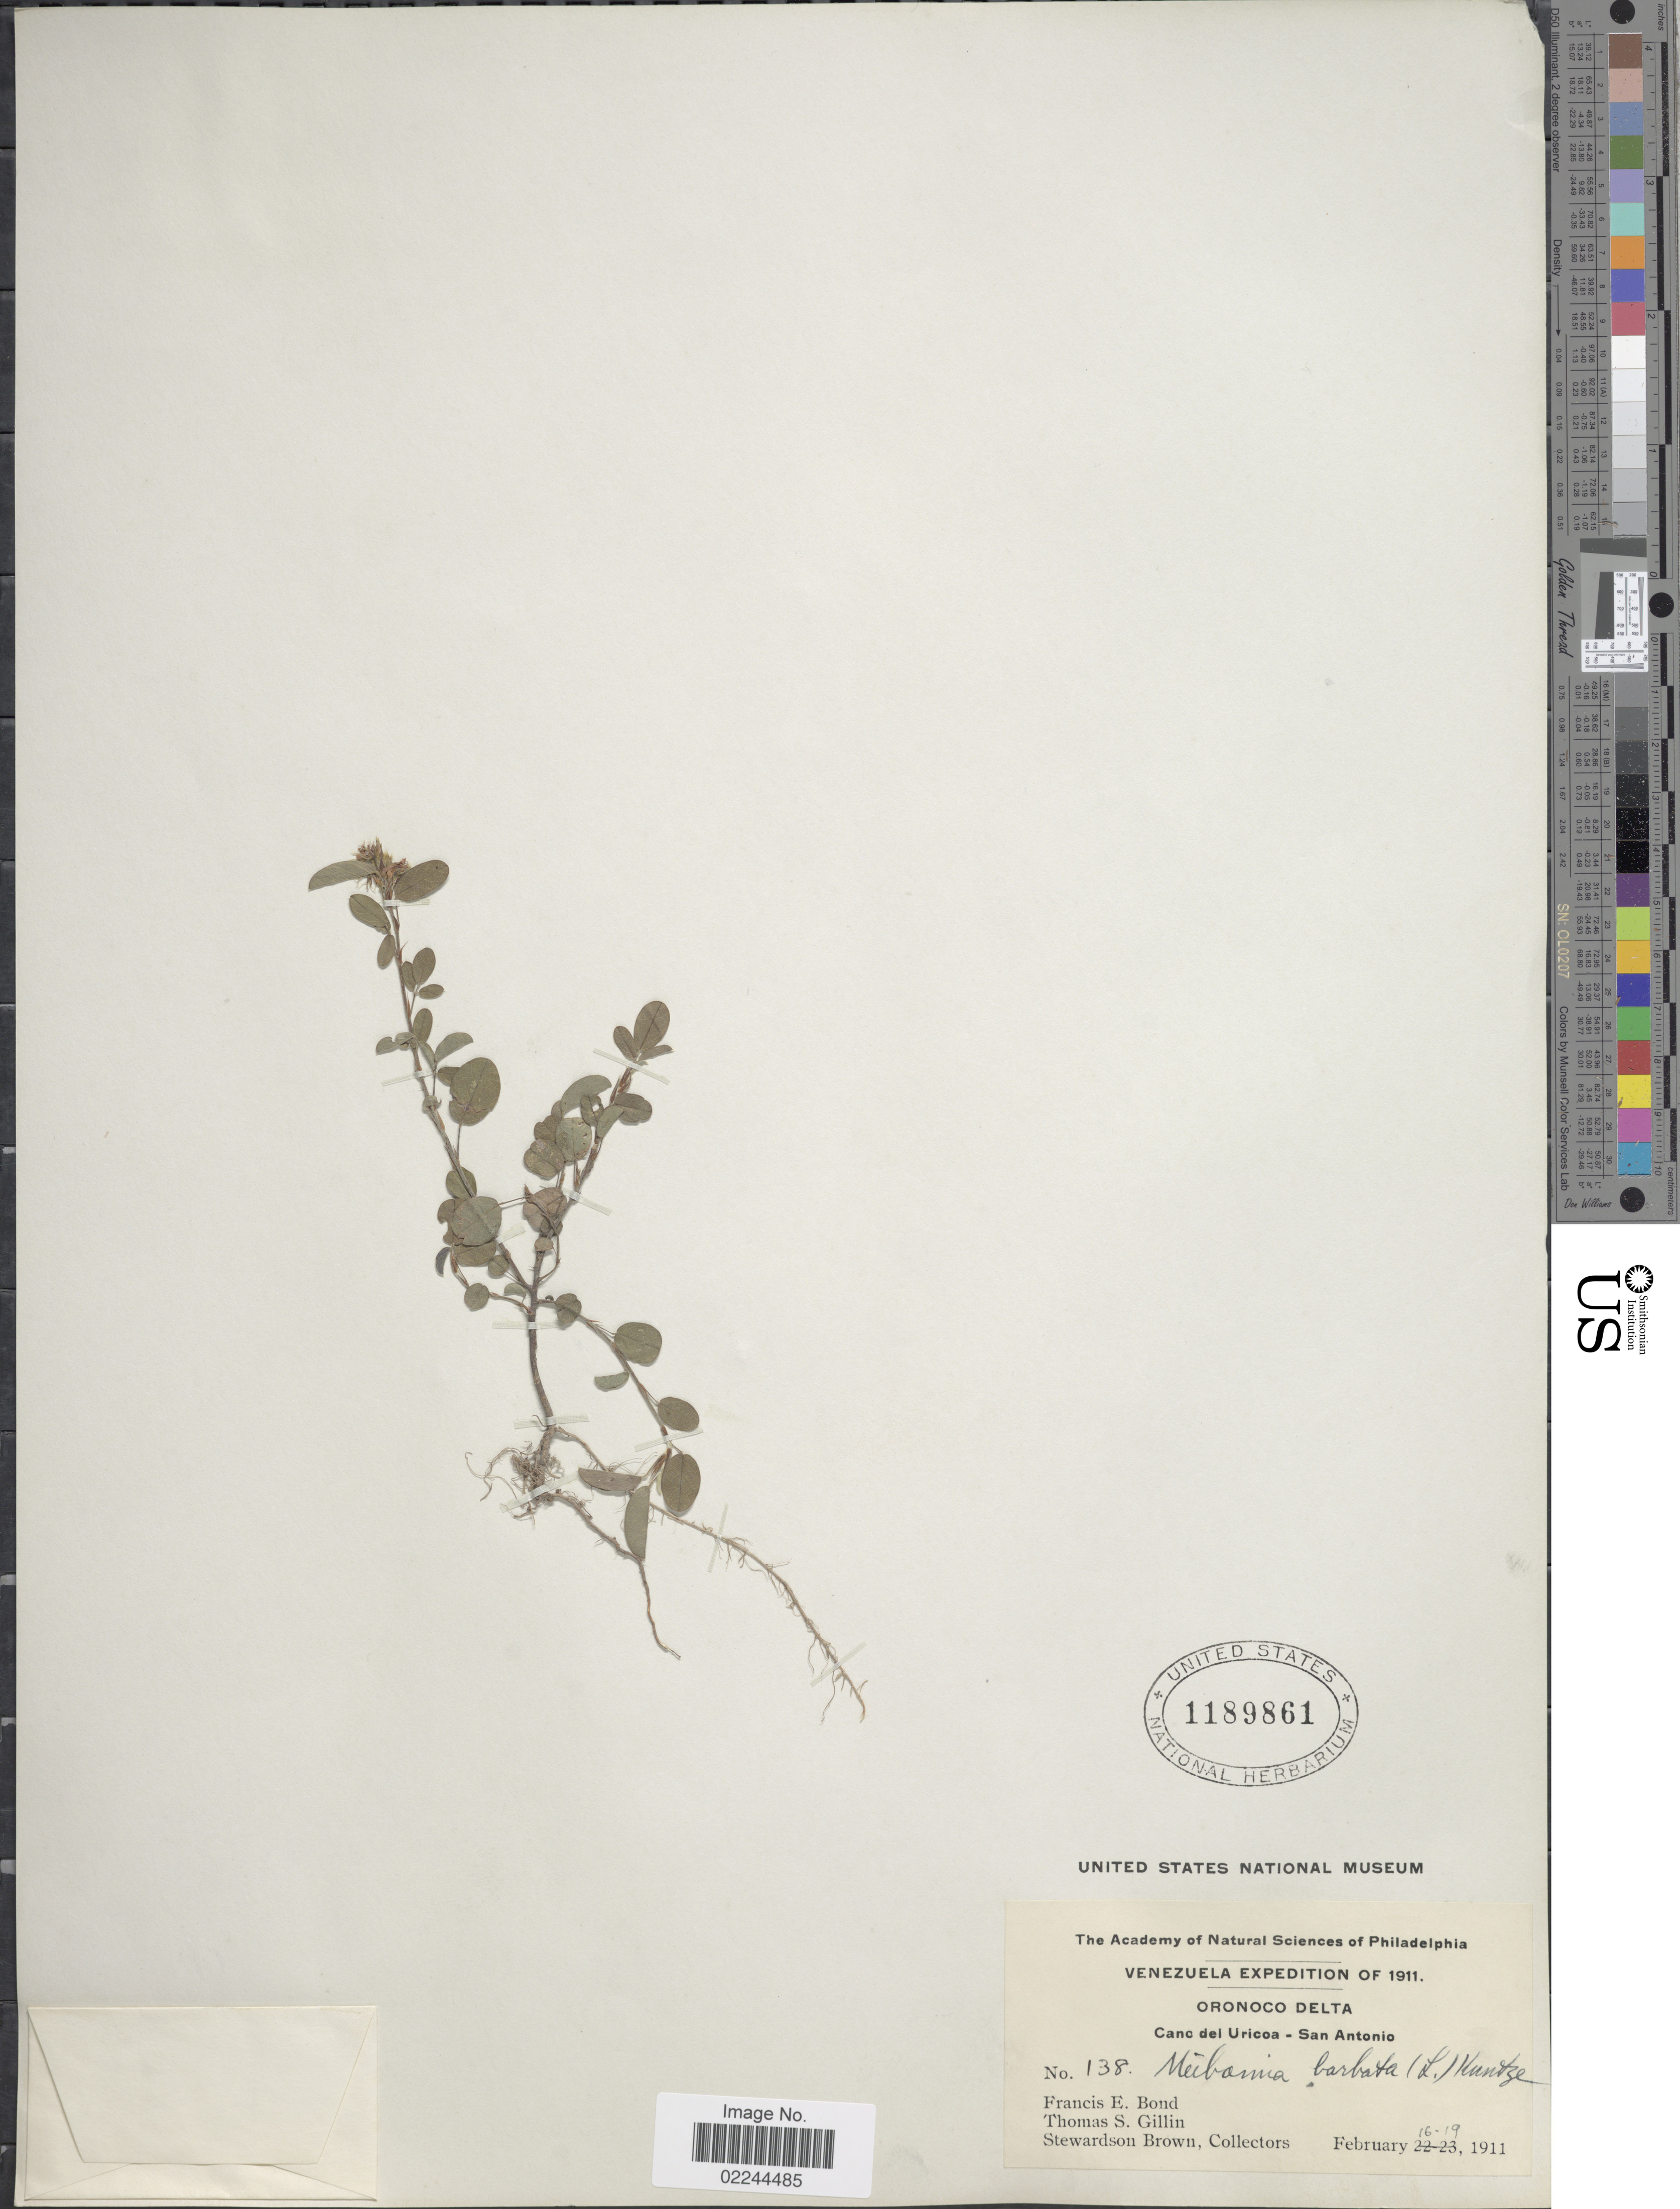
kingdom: Plantae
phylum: Tracheophyta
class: Magnoliopsida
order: Fabales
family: Fabaceae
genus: Grona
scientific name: Grona barbata var. barbata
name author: (L.) H. Ohashi & K. Ohashi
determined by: Strong, Mark T., (BOT), Smithsonian Institution - National Museum of Natural History (UNITED STATES)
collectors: F. Bond, T. Gillin & S. Brown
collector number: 138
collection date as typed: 16-19 February 1911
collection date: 1911-02-16/1911-02-19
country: Venezuela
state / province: Monagas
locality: Las Piedritas and savannah between Boca de Uracoa and San Antonio de Tabasca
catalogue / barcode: US 1189861